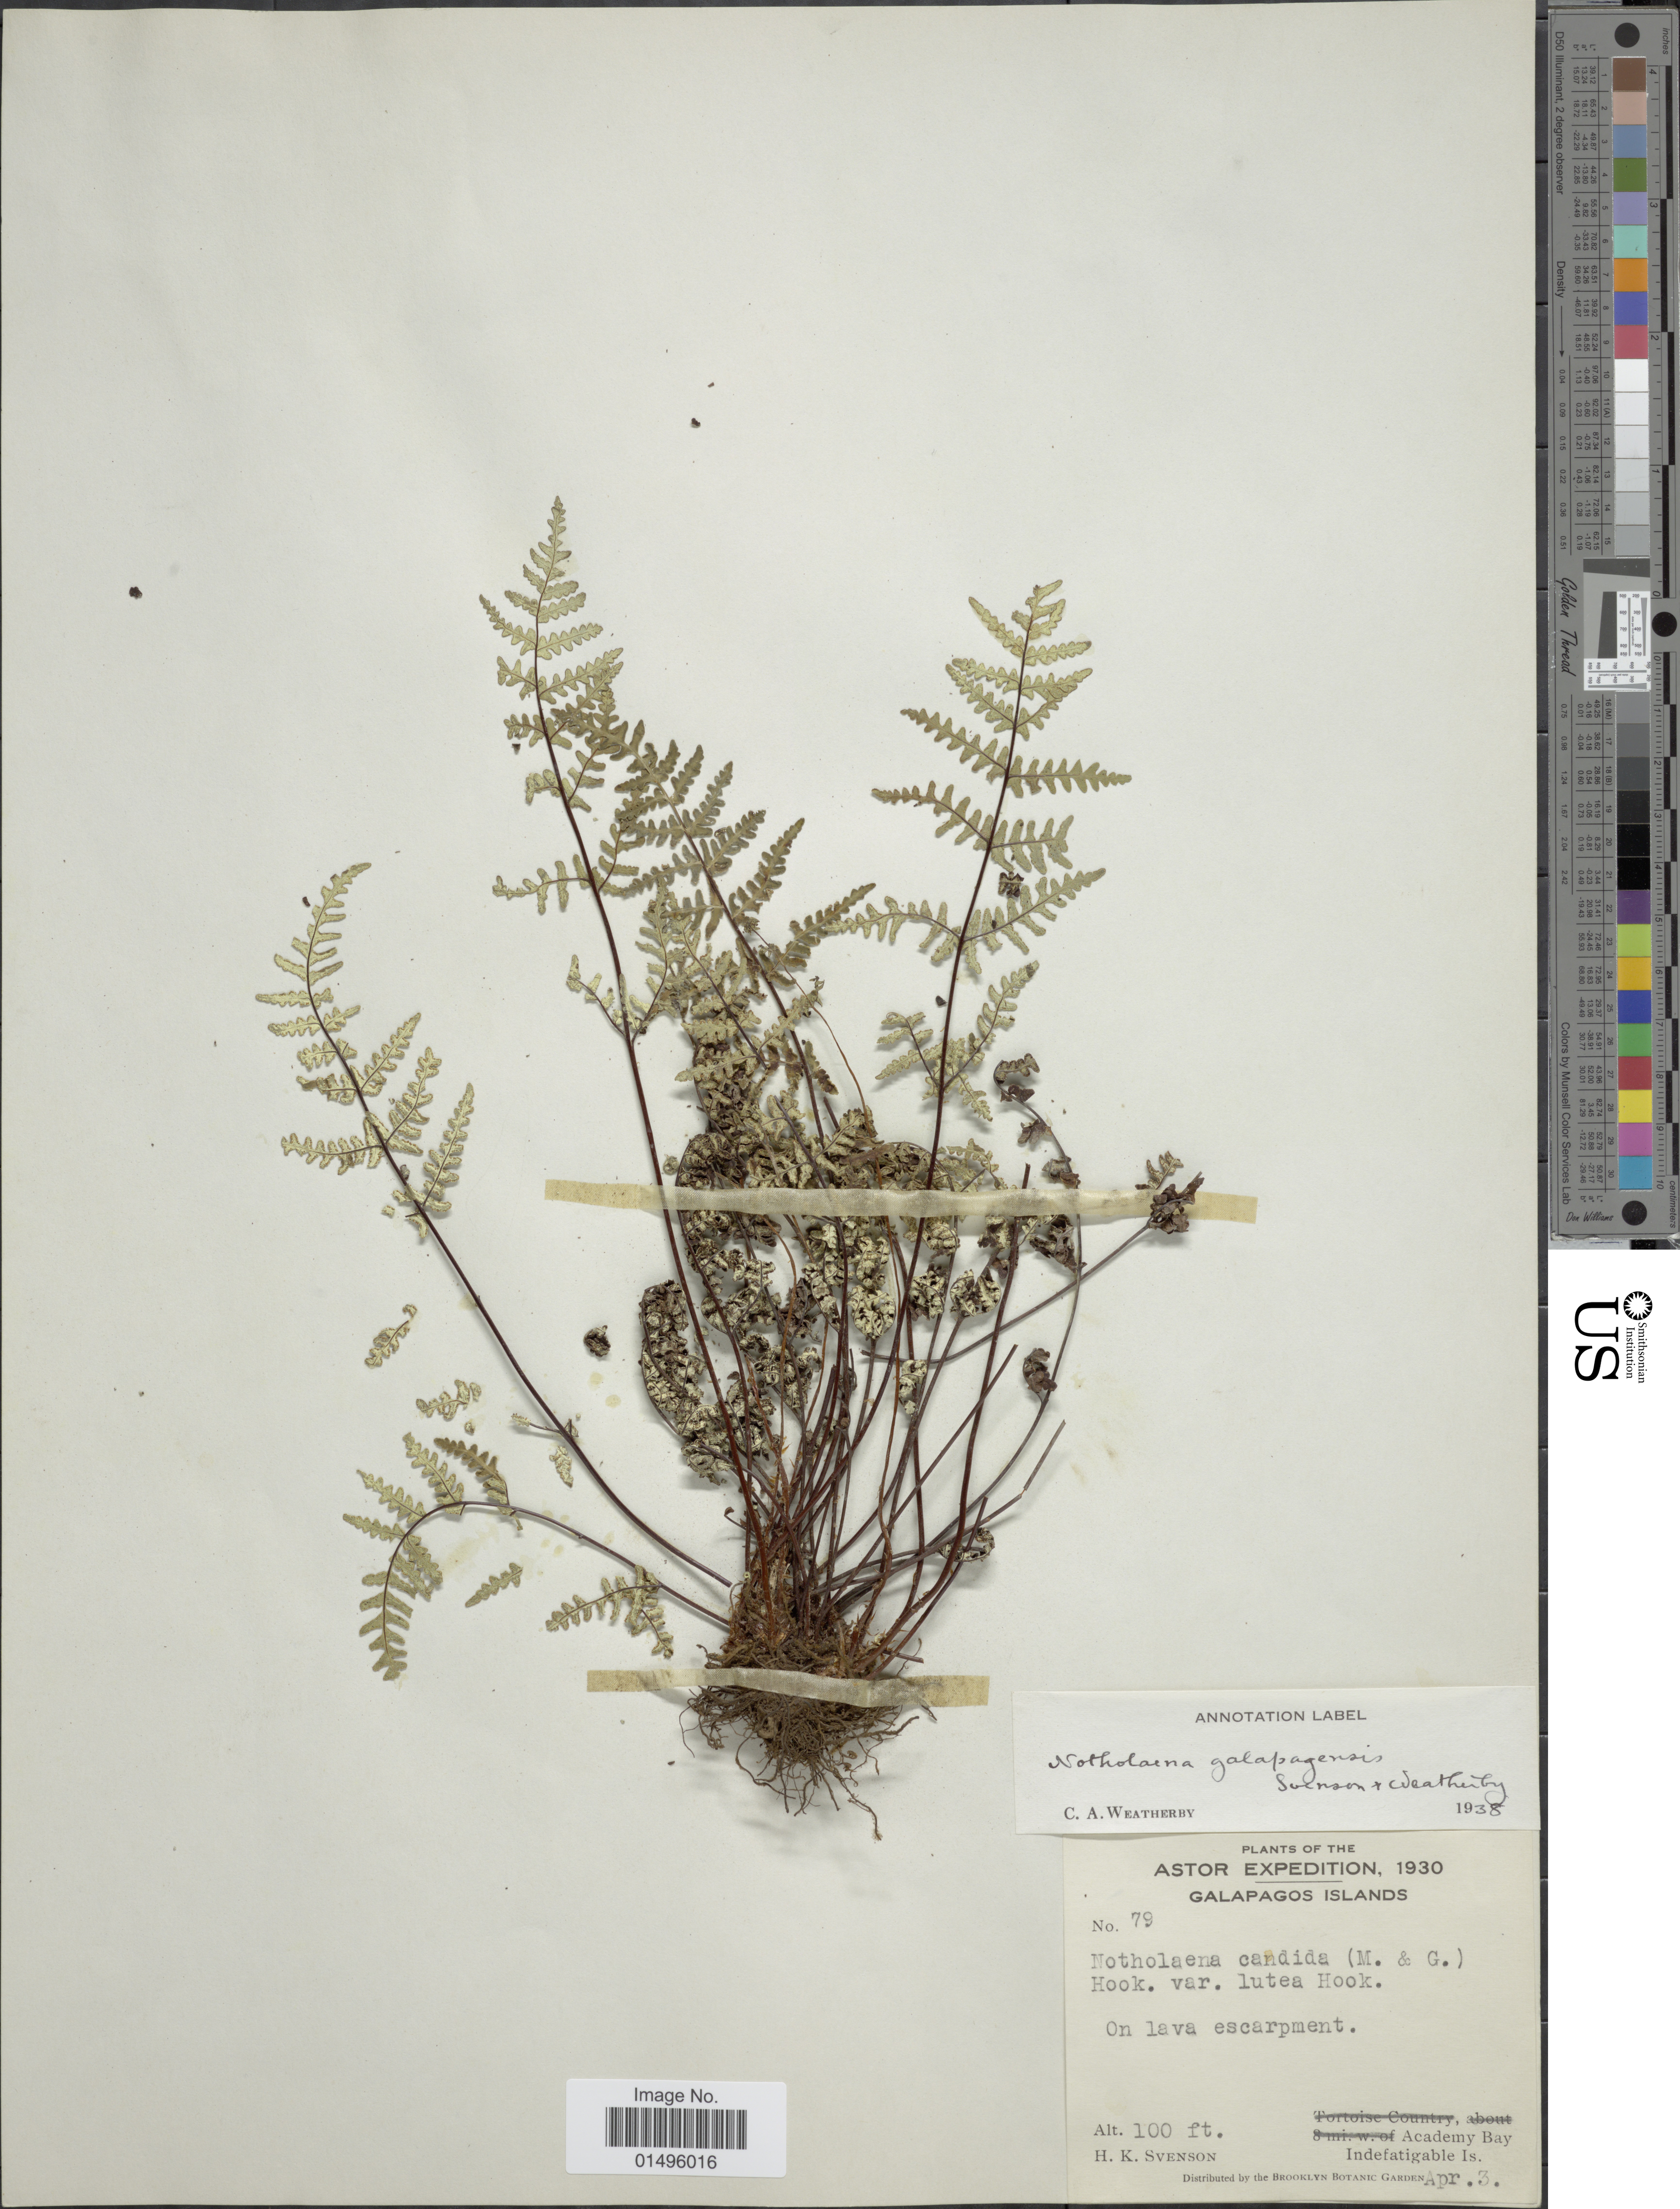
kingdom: Plantae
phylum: Tracheophyta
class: Polypodiopsida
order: Polypodiales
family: Pteridaceae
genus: Notholaena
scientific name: Notholaena galapagensis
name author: Svenson & Weath.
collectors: H. K. Svenson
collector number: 79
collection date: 1930-04-03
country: Ecuador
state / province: Colón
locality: Galapagos Islands, Astor, Academy Bay, Indefatigable Is.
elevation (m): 30